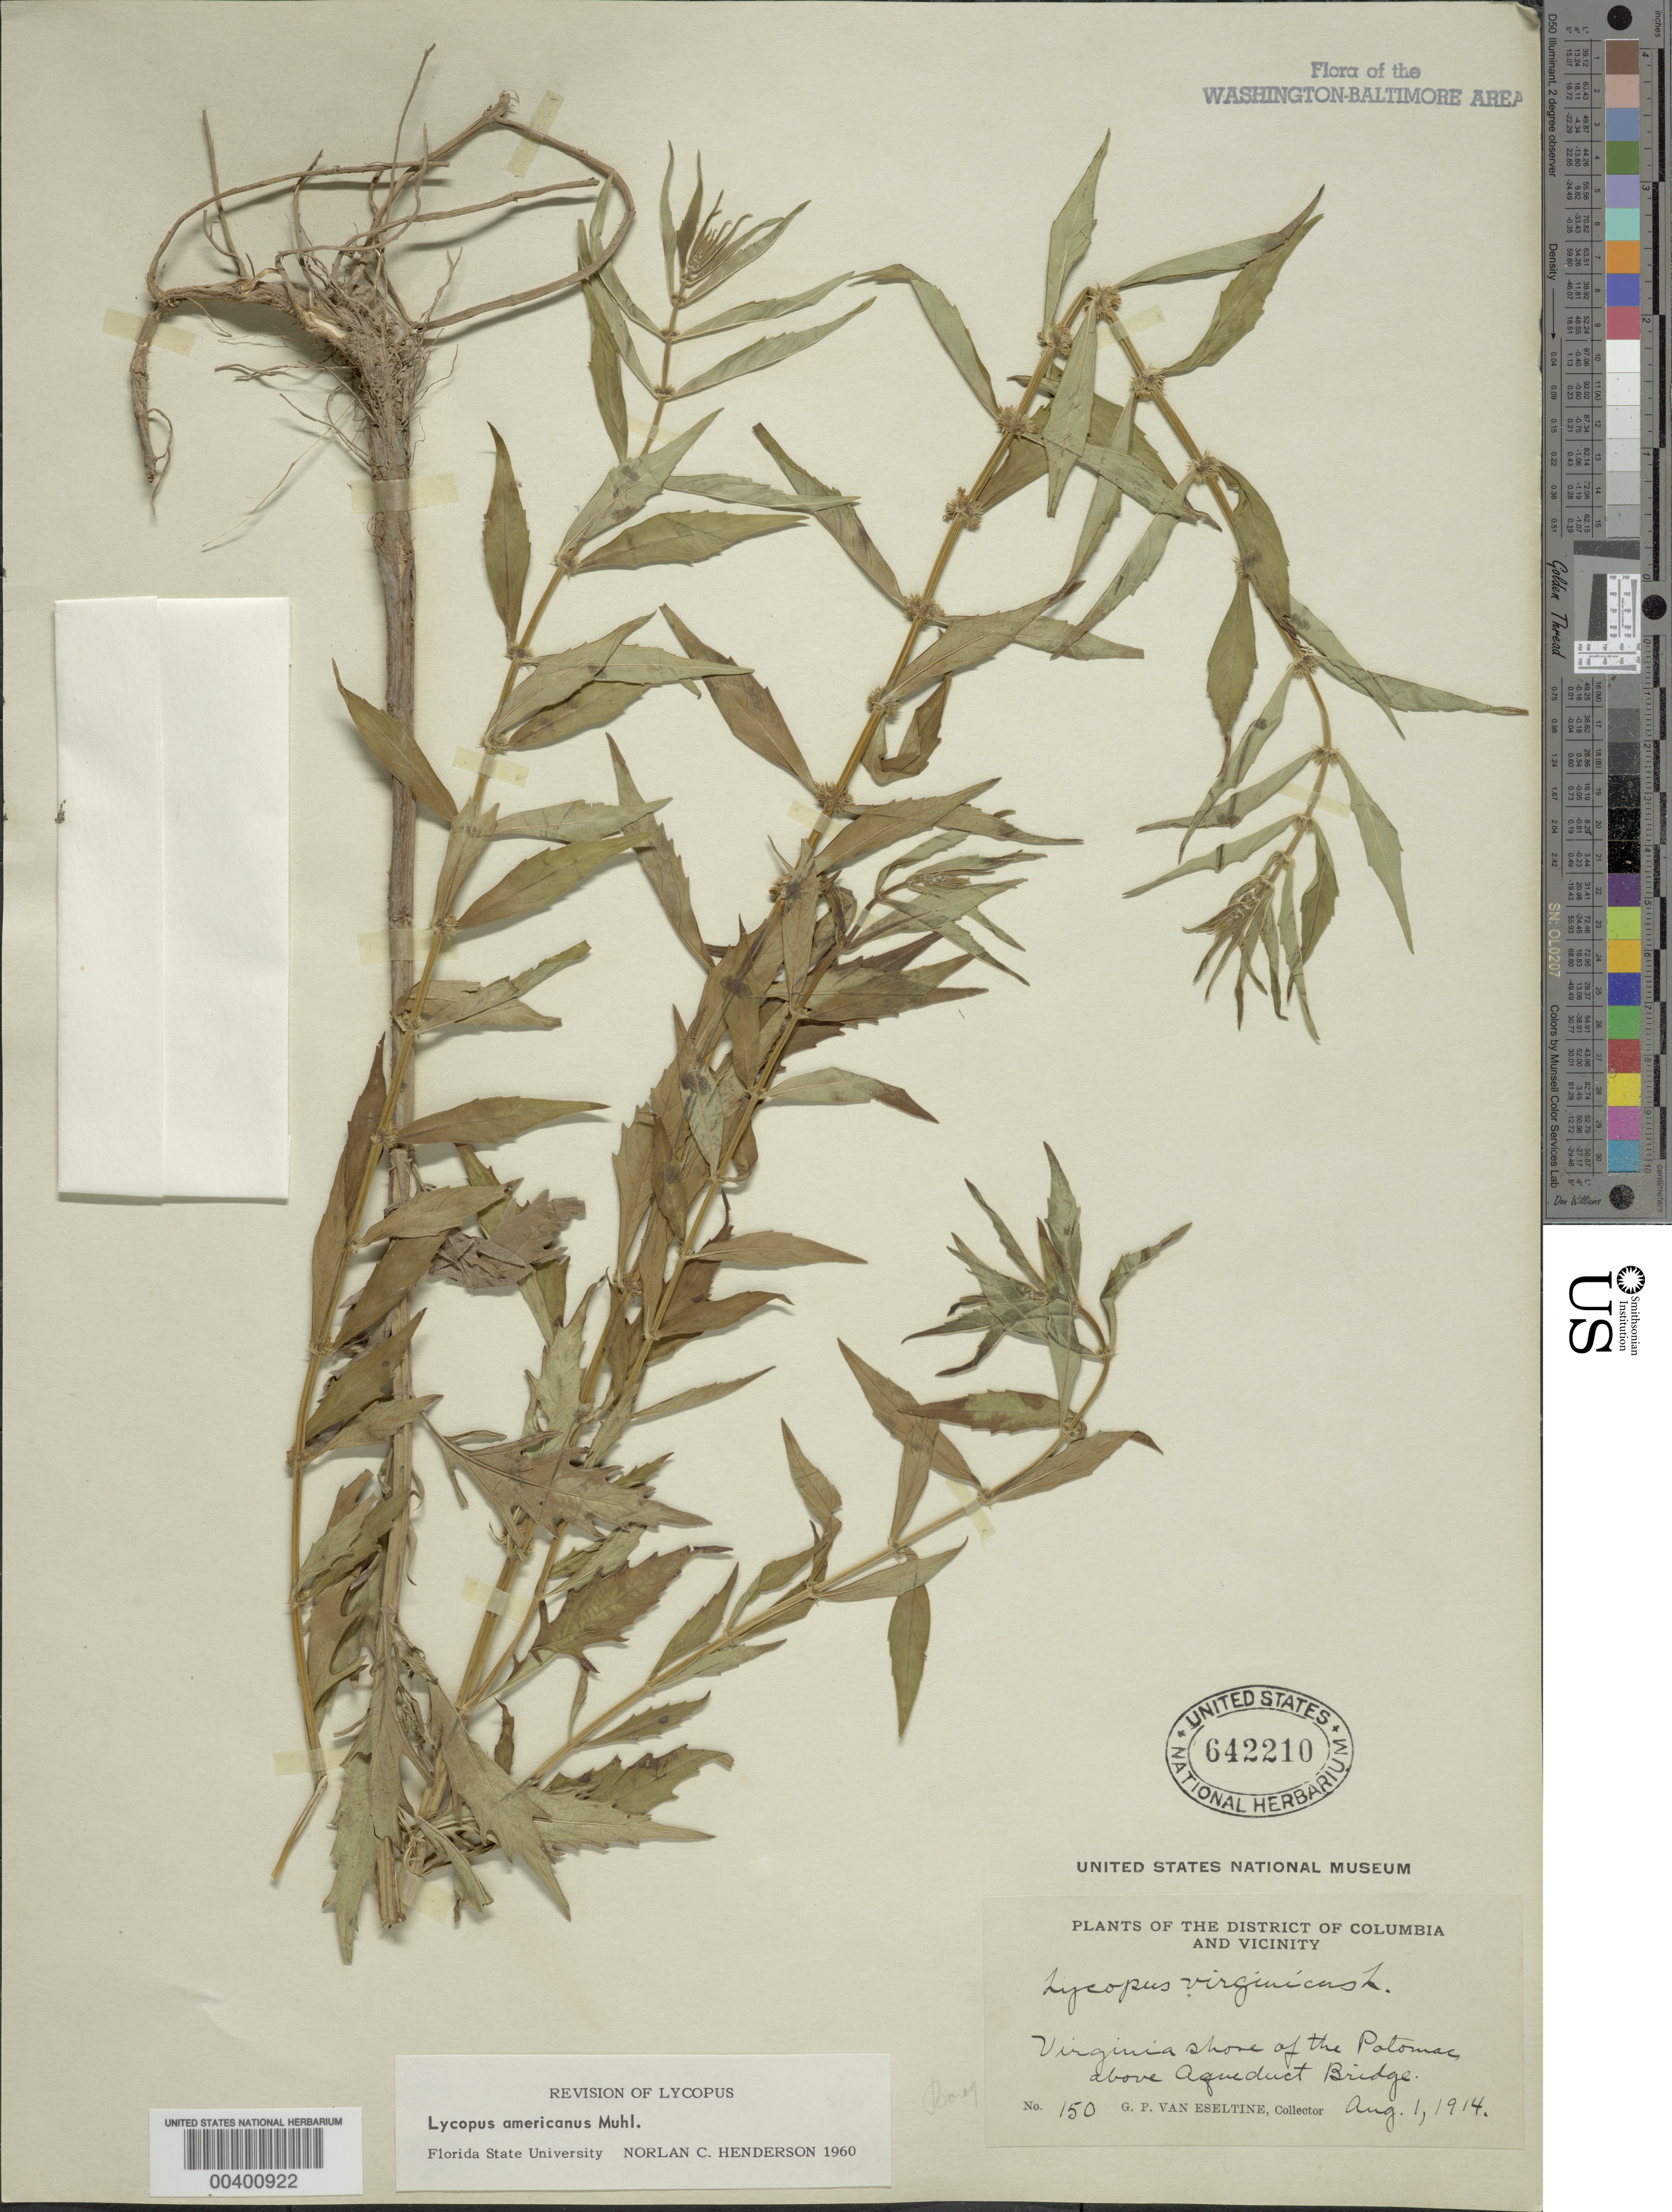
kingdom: Plantae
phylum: Tracheophyta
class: Magnoliopsida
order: Lamiales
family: Lamiaceae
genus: Lycopus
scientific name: Lycopus americanus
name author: Muhl. ex W.P.C. Barton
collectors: G. P. Van Eseltine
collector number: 150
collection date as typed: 01 Aug 1914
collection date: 1914-08-01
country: United States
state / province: Virginia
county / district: Arlington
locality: Potomac shore above Aqueduct Bridge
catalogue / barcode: US 642210